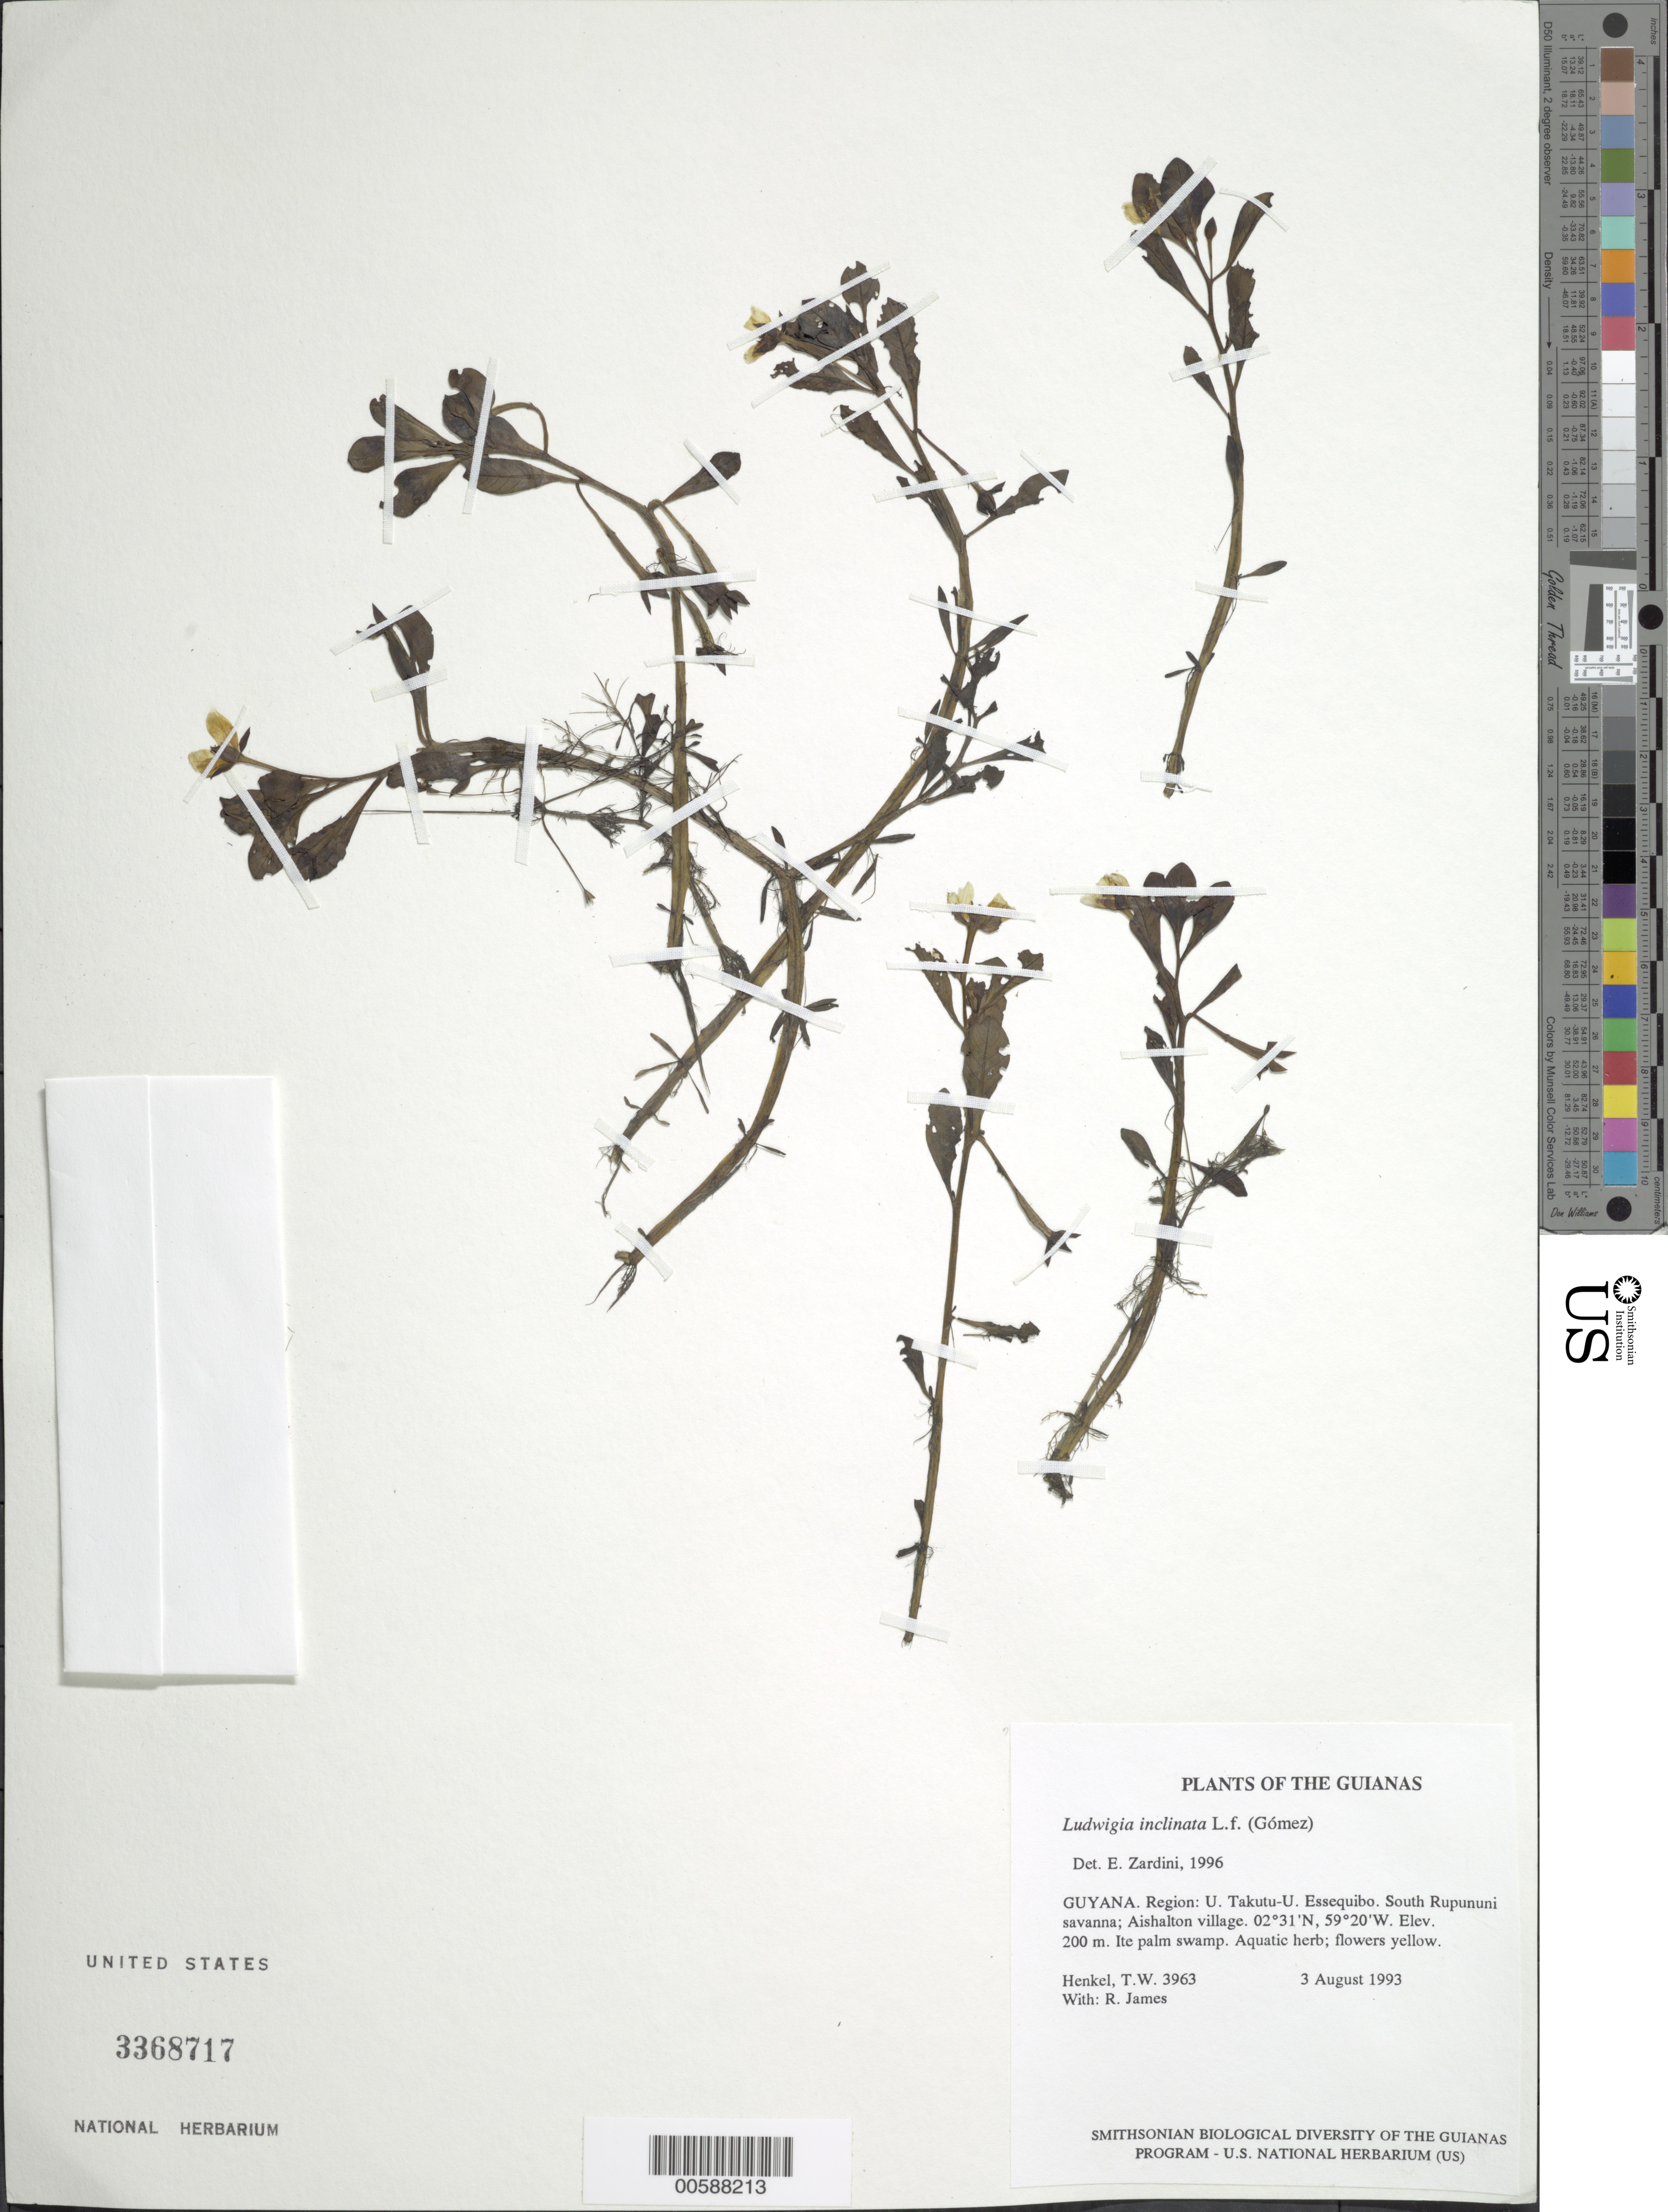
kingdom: Plantae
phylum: Tracheophyta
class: Magnoliopsida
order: Myrtales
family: Onagraceae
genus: Ludwigia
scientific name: Ludwigia inclinata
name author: (L. f.) M. Gómez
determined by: Zardini, E. M.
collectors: T. Henkel & R. James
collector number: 3963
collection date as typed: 3 August 1994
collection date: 1994-08-03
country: Guyana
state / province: U. Takutu-U. Essequibo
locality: South Rupununi savanna; Aishalton village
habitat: Ite palm swamp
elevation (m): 200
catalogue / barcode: US 3368717